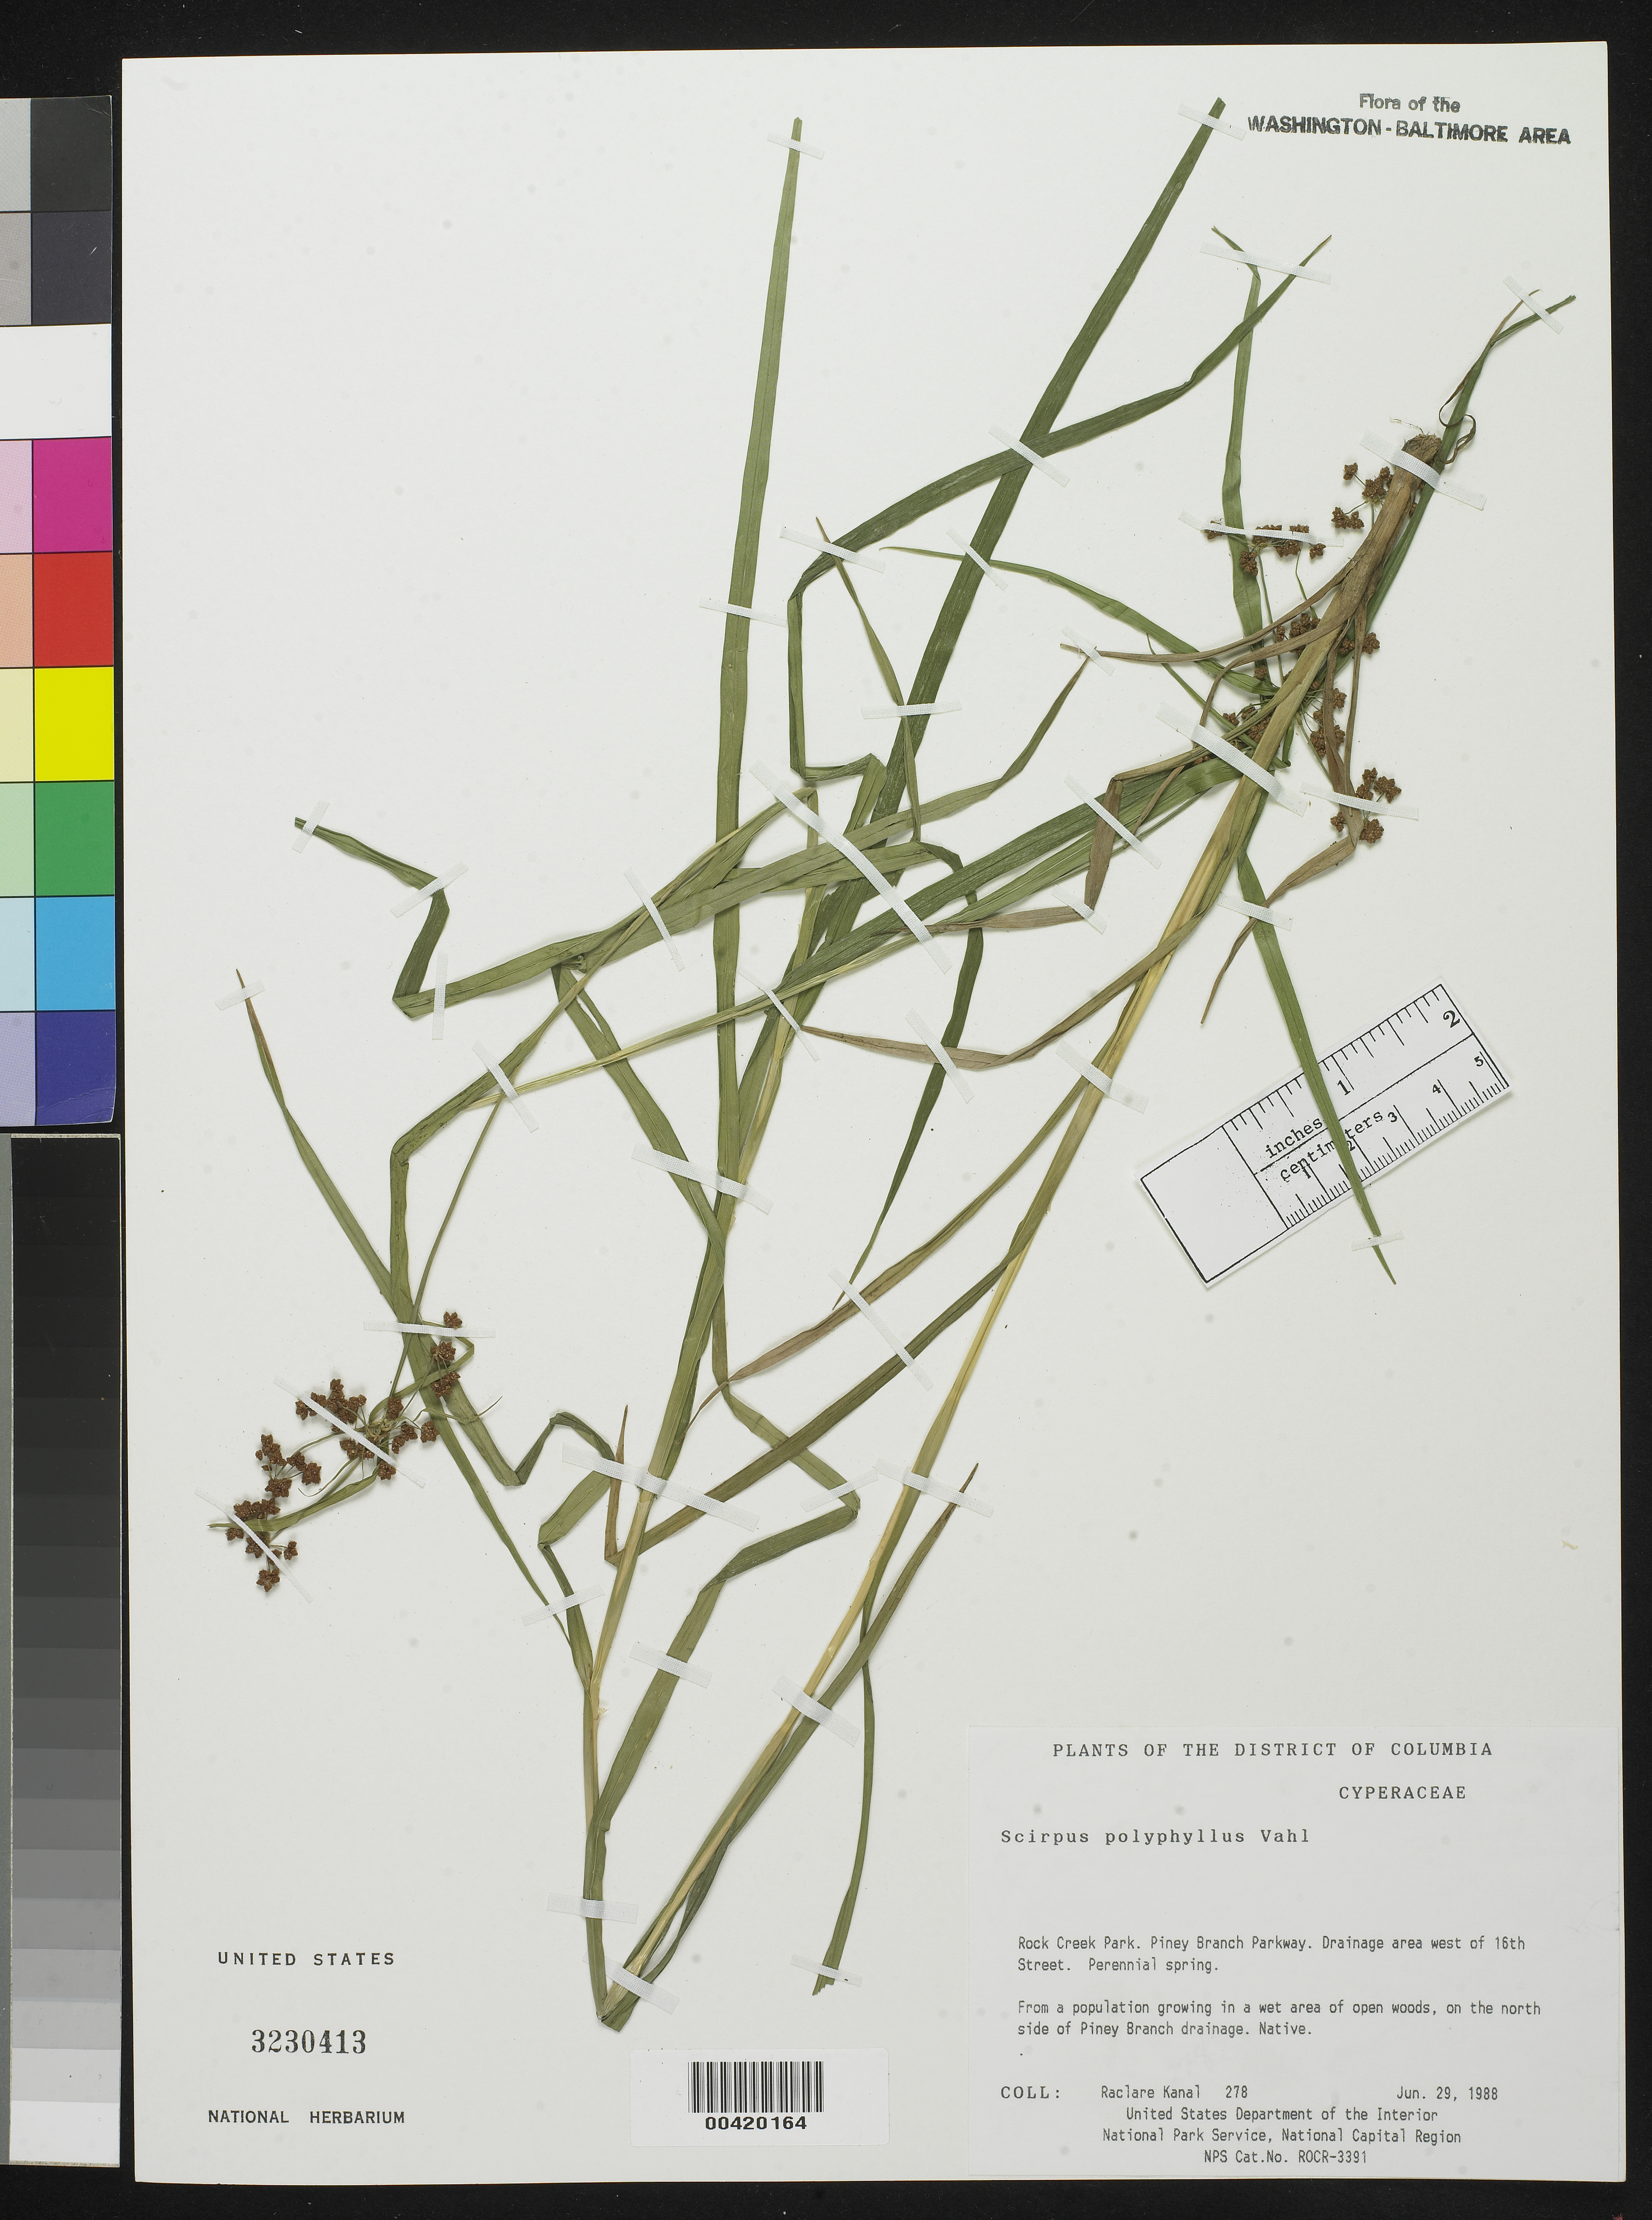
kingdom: Plantae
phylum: Tracheophyta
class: Liliopsida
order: Poales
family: Cyperaceae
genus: Scirpus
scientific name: Scirpus polyphyllus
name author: Vahl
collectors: R. Kanal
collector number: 278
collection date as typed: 20 Jun 1988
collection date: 1988-06-20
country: United States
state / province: District of Columbia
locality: Rock Creek Park, Piney Branch Parkway, W of 16th St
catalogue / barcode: US 3230413